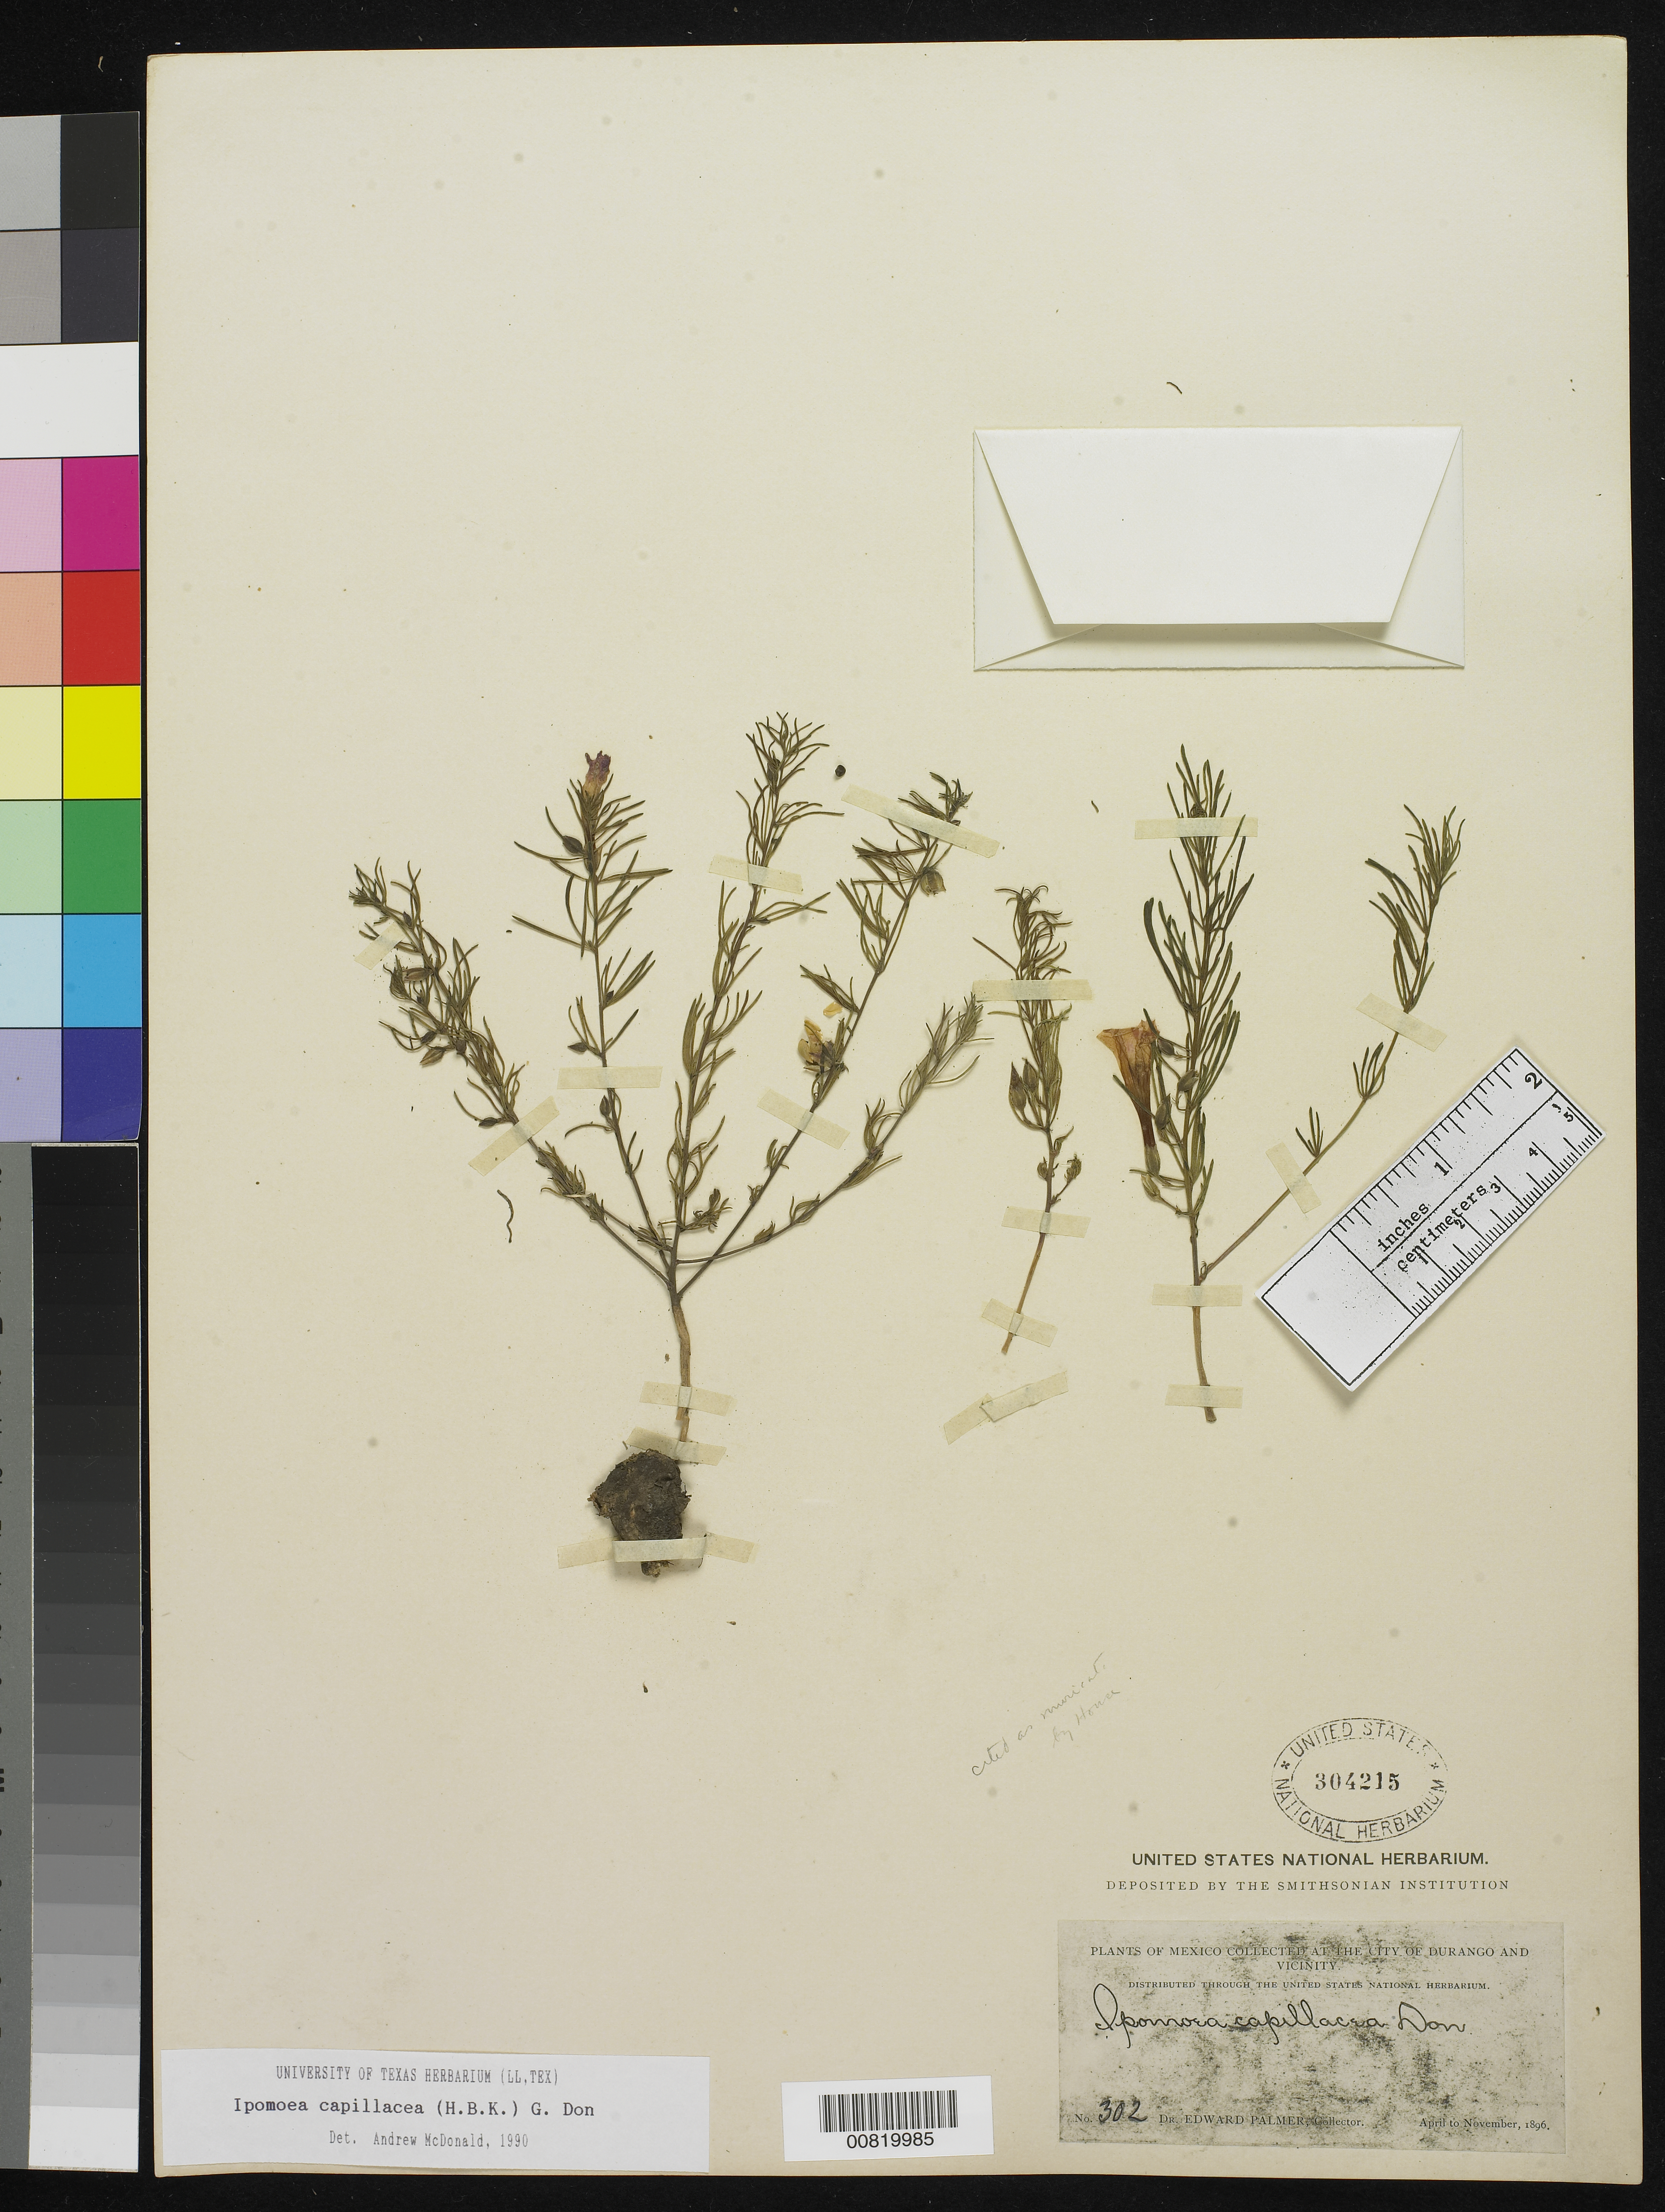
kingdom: Plantae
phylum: Tracheophyta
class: Magnoliopsida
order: Solanales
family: Convolvulaceae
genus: Ipomoea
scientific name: Ipomoea capillacea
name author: (Kunth) G. Don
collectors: E. Palmer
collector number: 302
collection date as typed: Apr 1896 to -- Nov 1896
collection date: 1896-04/1896-11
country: Mexico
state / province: Durango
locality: City of Durango and vicinity.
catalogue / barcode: US 304215